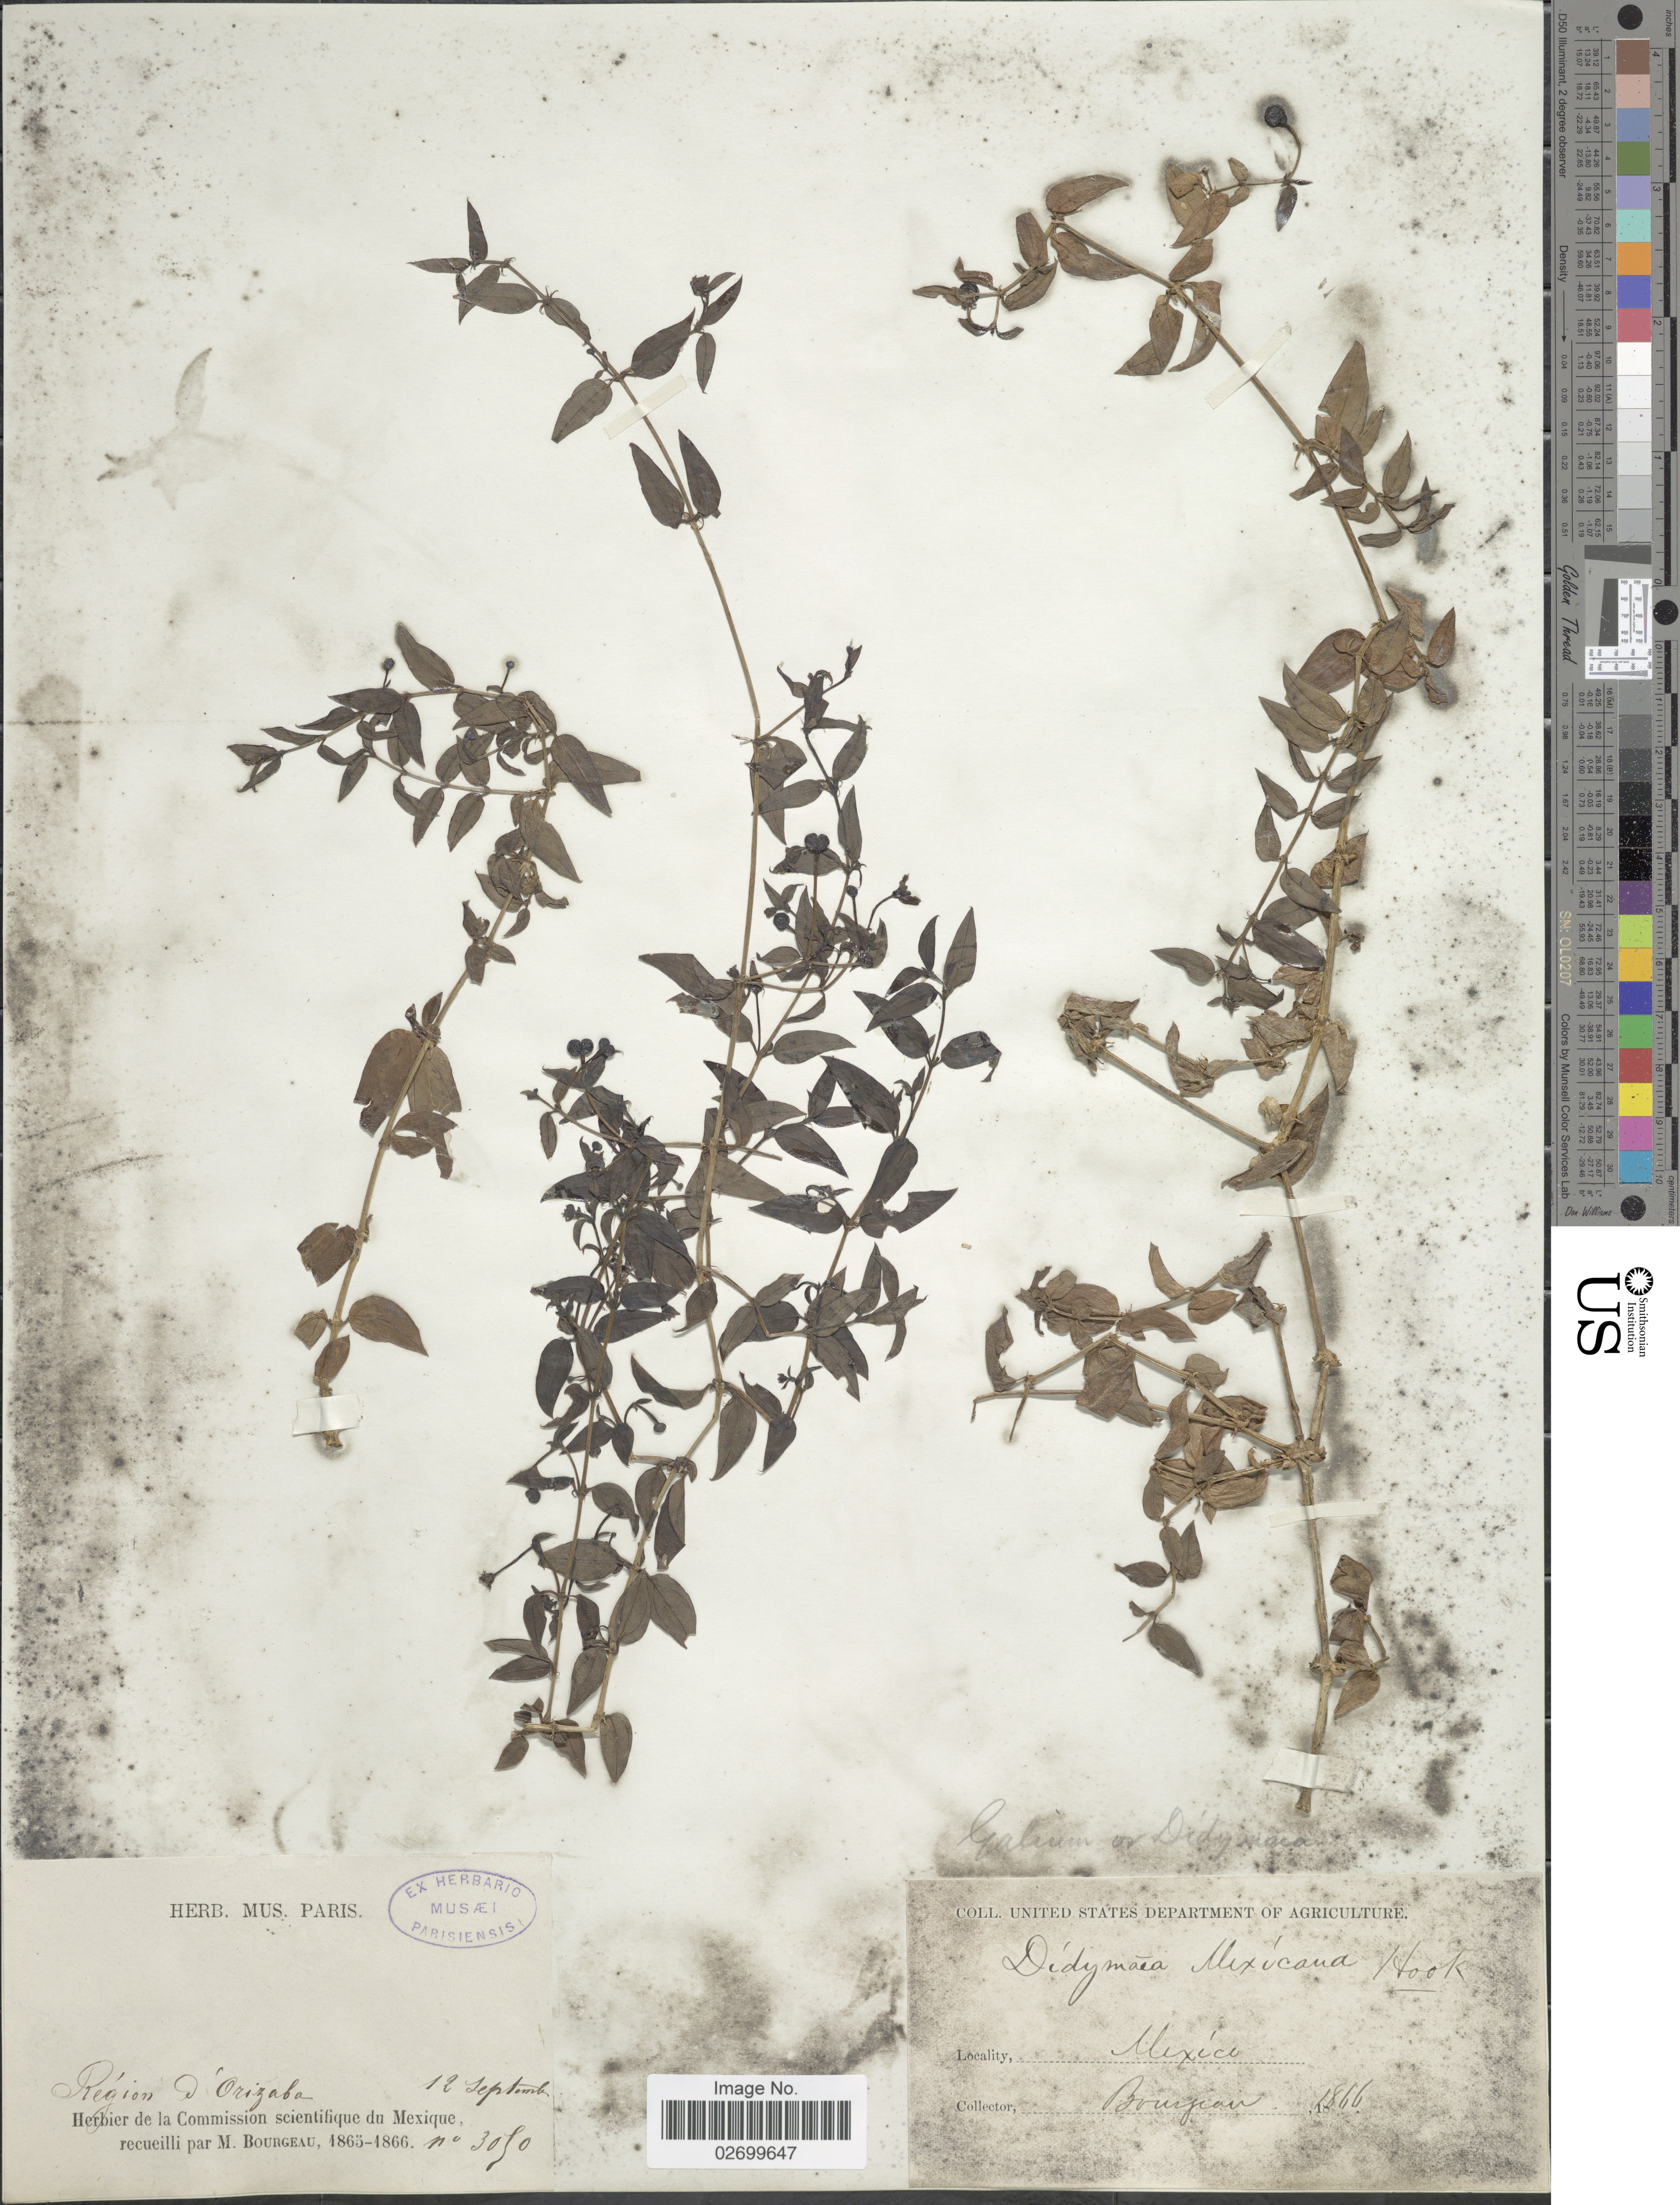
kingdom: Plantae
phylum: Tracheophyta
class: Magnoliopsida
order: Gentianales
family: Rubiaceae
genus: Didymaea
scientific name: Didymaea alsinoides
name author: (Cham. & Schltdl.) Standl.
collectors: M. Bourgeau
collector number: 3090*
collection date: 1865-09-12/1866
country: Mexico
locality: Region d'Orizaba.